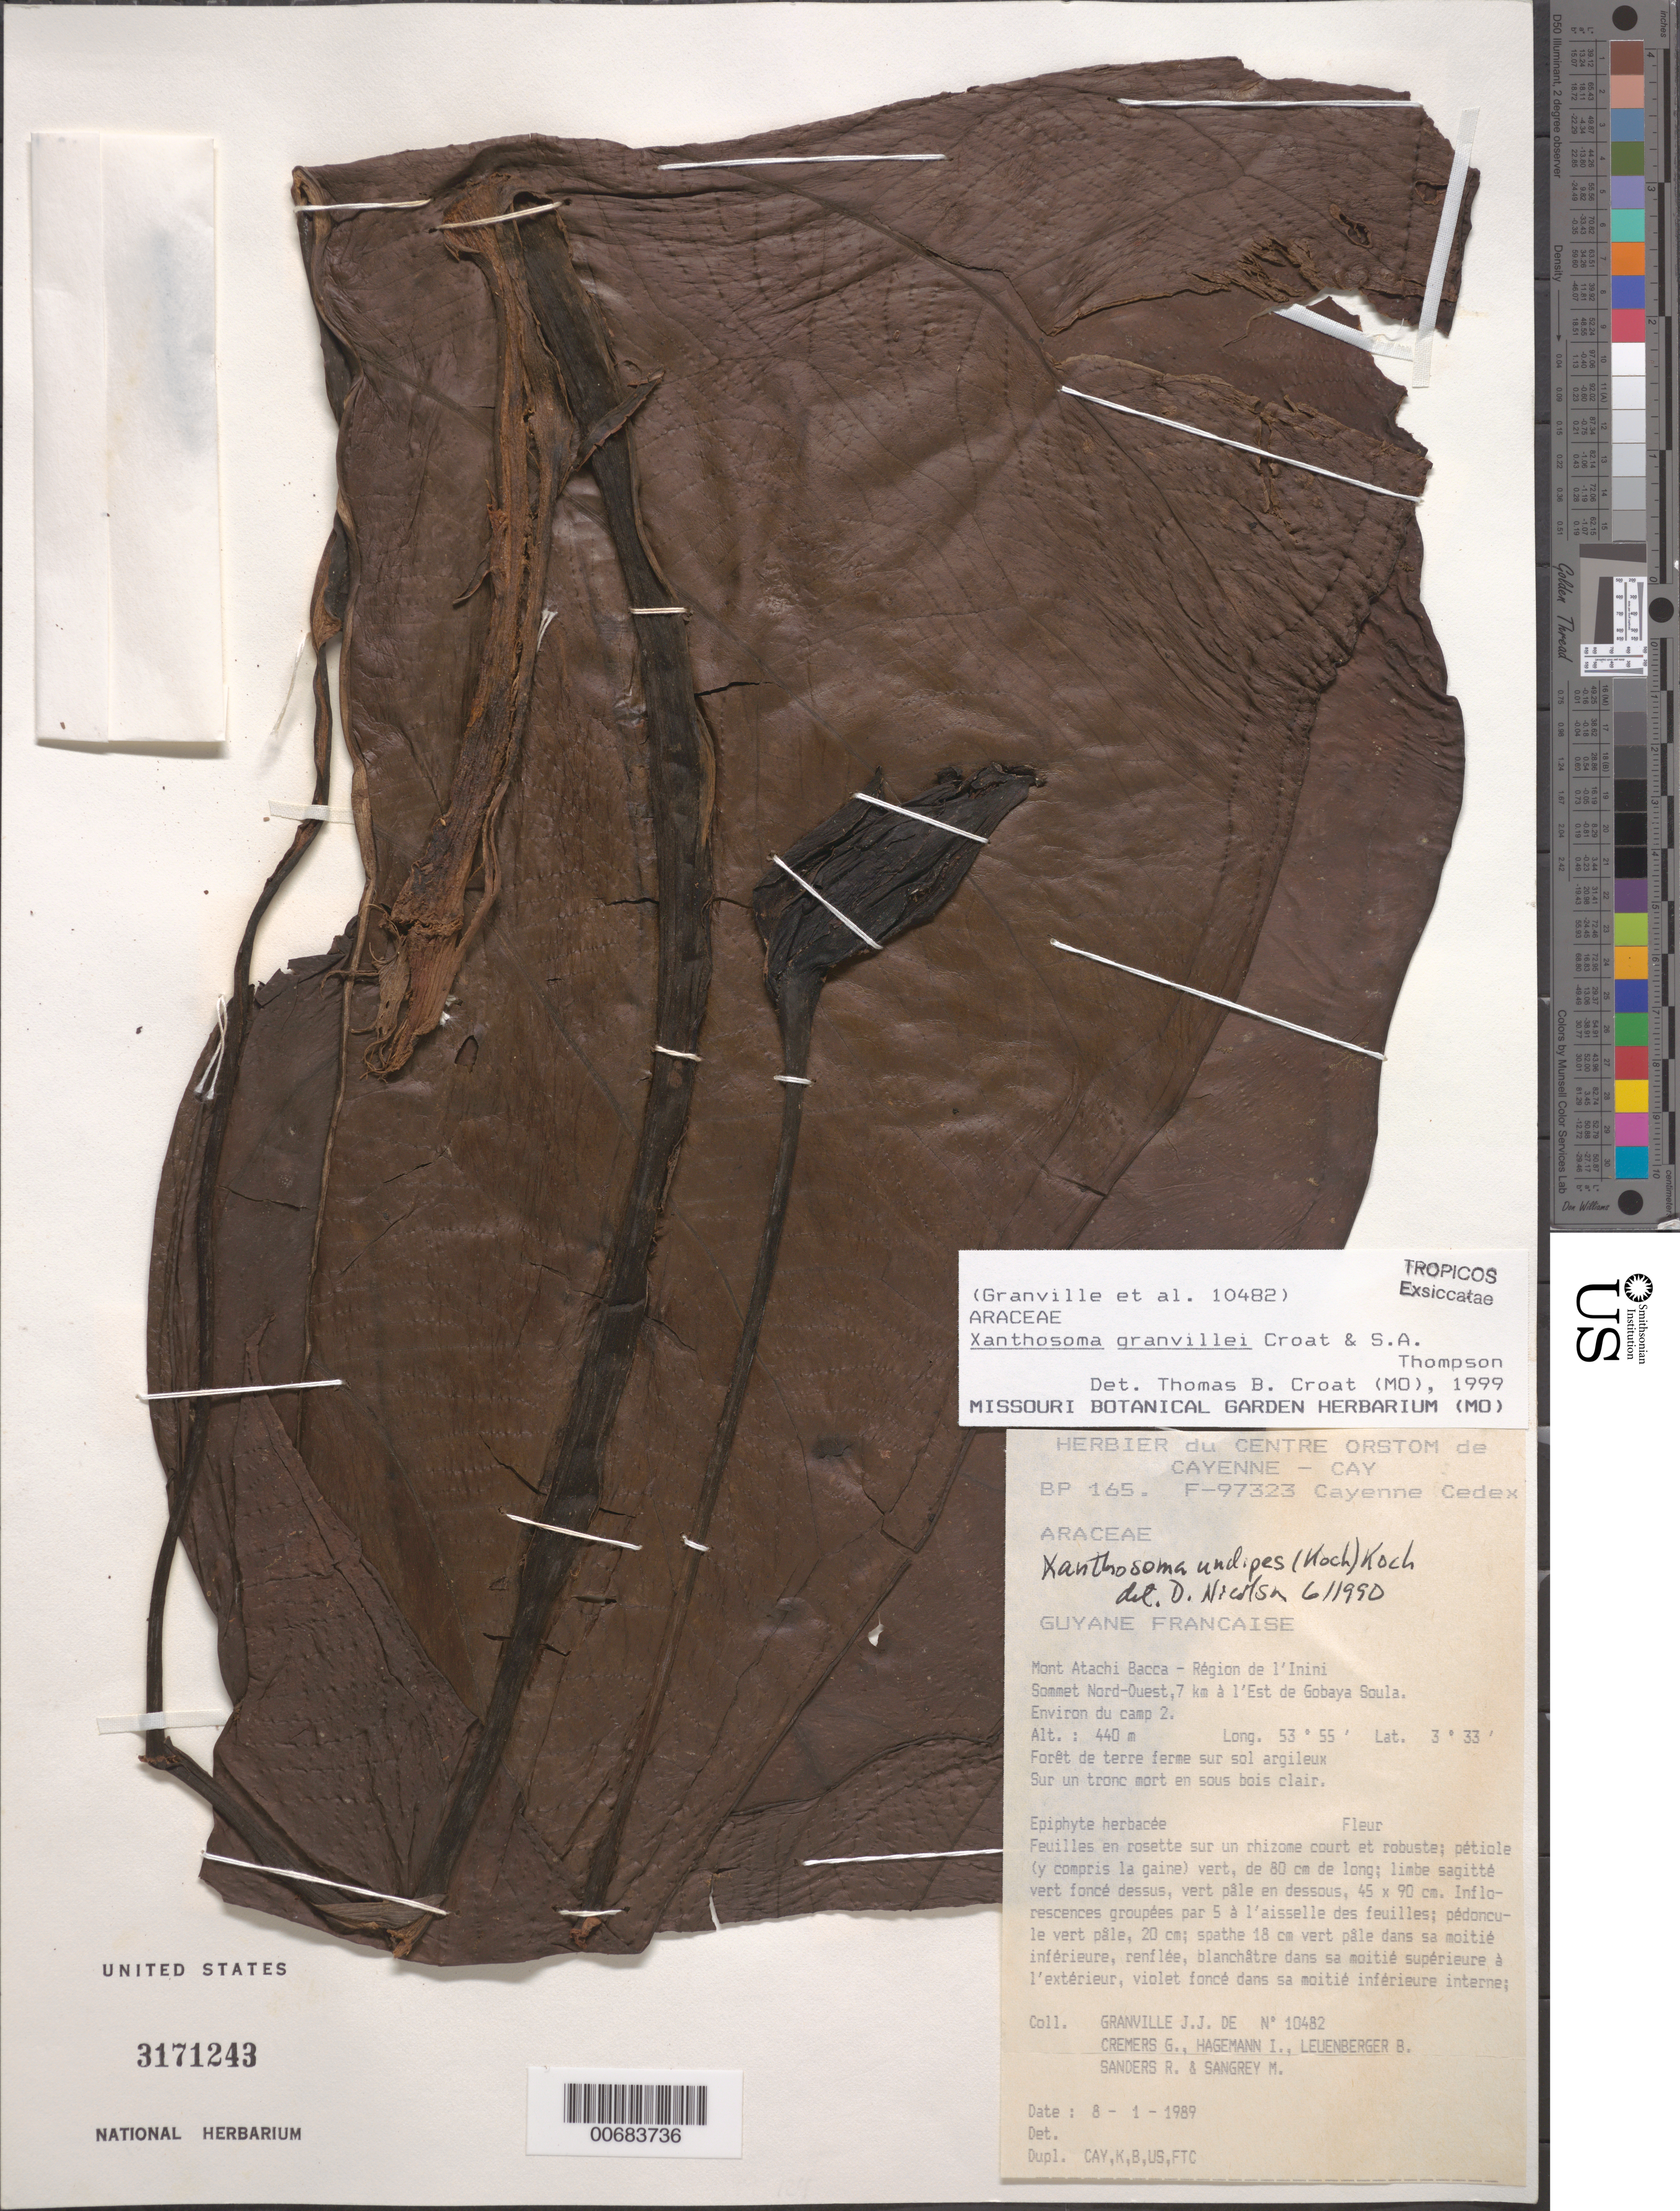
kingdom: Plantae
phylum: Tracheophyta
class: Liliopsida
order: Alismatales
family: Araceae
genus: Xanthosoma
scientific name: Xanthosoma granvillei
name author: Croat & S.A. Thomps.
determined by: Croat, Thomas B., Missouri Botanical Garden (MO)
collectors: J.-J. de Granville, G. Cremers, J. Hagemann, B. E. Leuenberger & M. S. Sangrey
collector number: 10482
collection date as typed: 8-Jan-89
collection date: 1989-01-08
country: French Guiana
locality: Mont Atachi Bacca, région de l'Inini. Sommet nord, a 7.5 km a l'est de Gobaya Soula. Env. du camp 2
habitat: Firm soil forest on clay soil; on dead tree trunk in light under brush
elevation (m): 440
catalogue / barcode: US 3171243